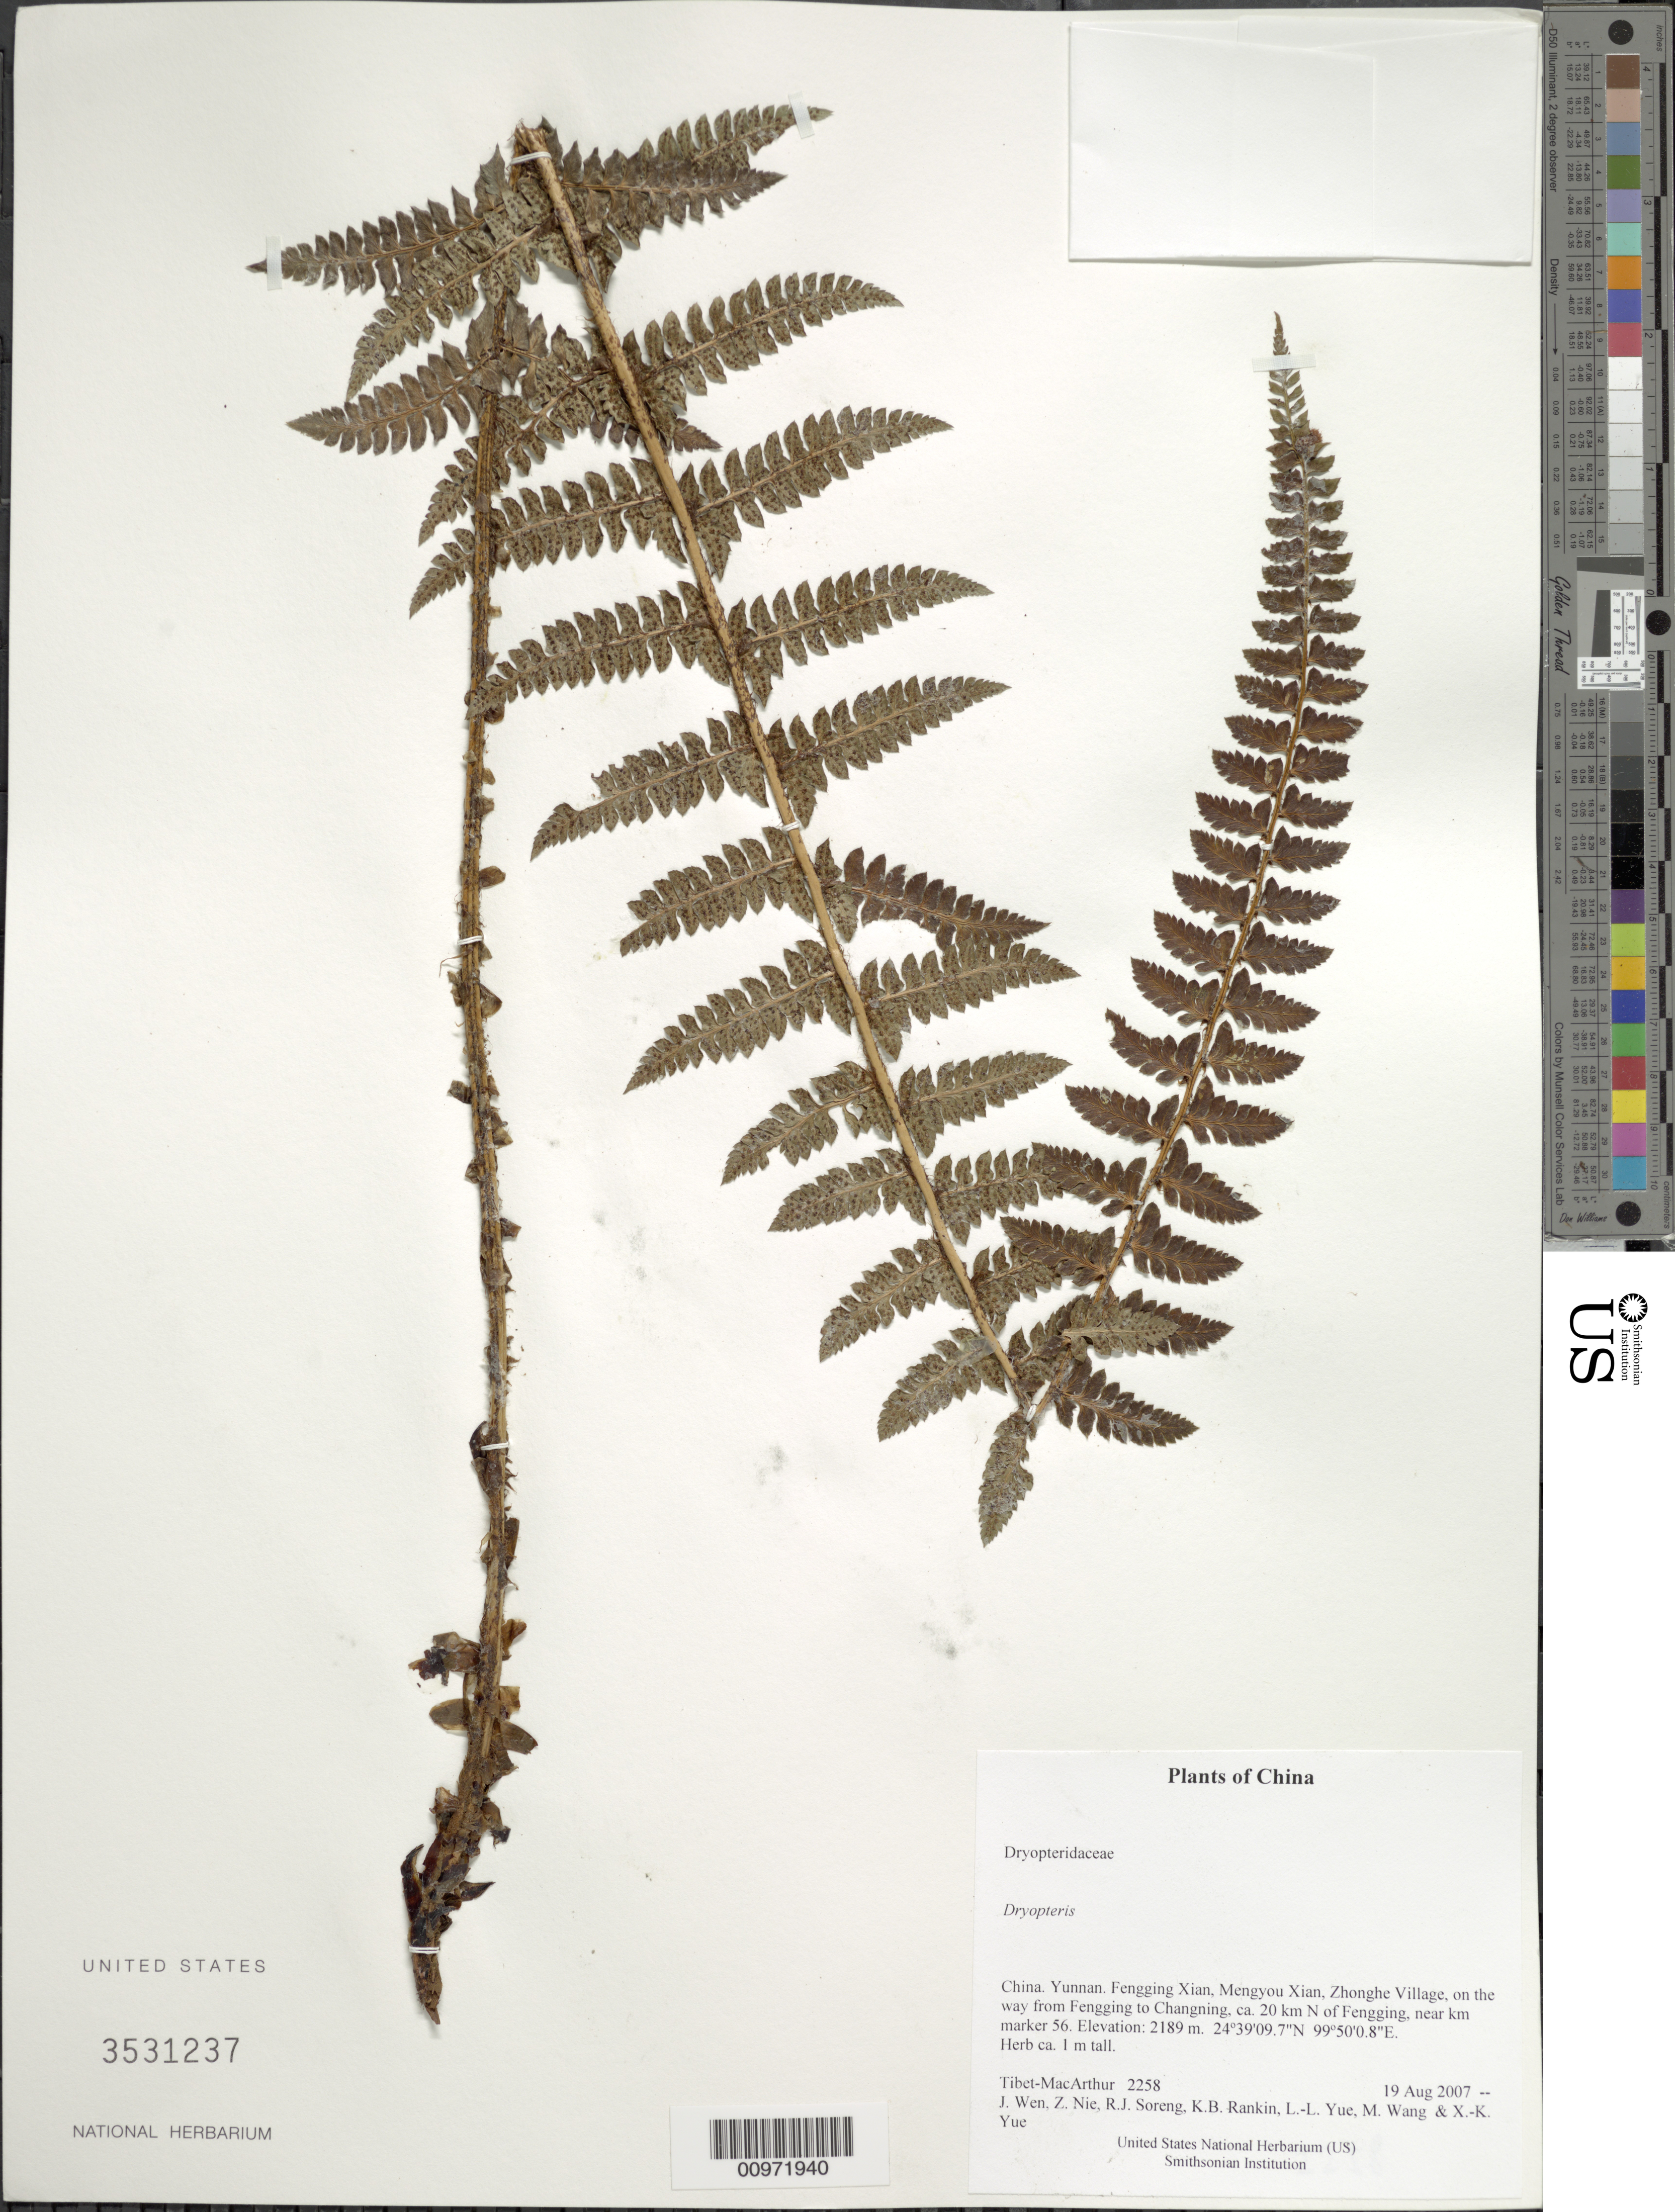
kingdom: Plantae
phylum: Tracheophyta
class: Polypodiopsida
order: Polypodiales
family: Dryopteridaceae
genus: Dryopteris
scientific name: Dryopteris sp.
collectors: Tibet-MacArthur, J. Wen, Z. Nie, R. J. Soreng, K. Rankin, L. Yue, M. Wang & X. Yue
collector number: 2258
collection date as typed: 19 Aug 2007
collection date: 2007-08-19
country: China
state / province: Yunnan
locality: Fengging Xian, Mengyou Xian, Zhonghe Village, on the way from Fengging to Changning, ca. 20 km N of Fengging, near km marker 56.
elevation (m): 2189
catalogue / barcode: US 3531237